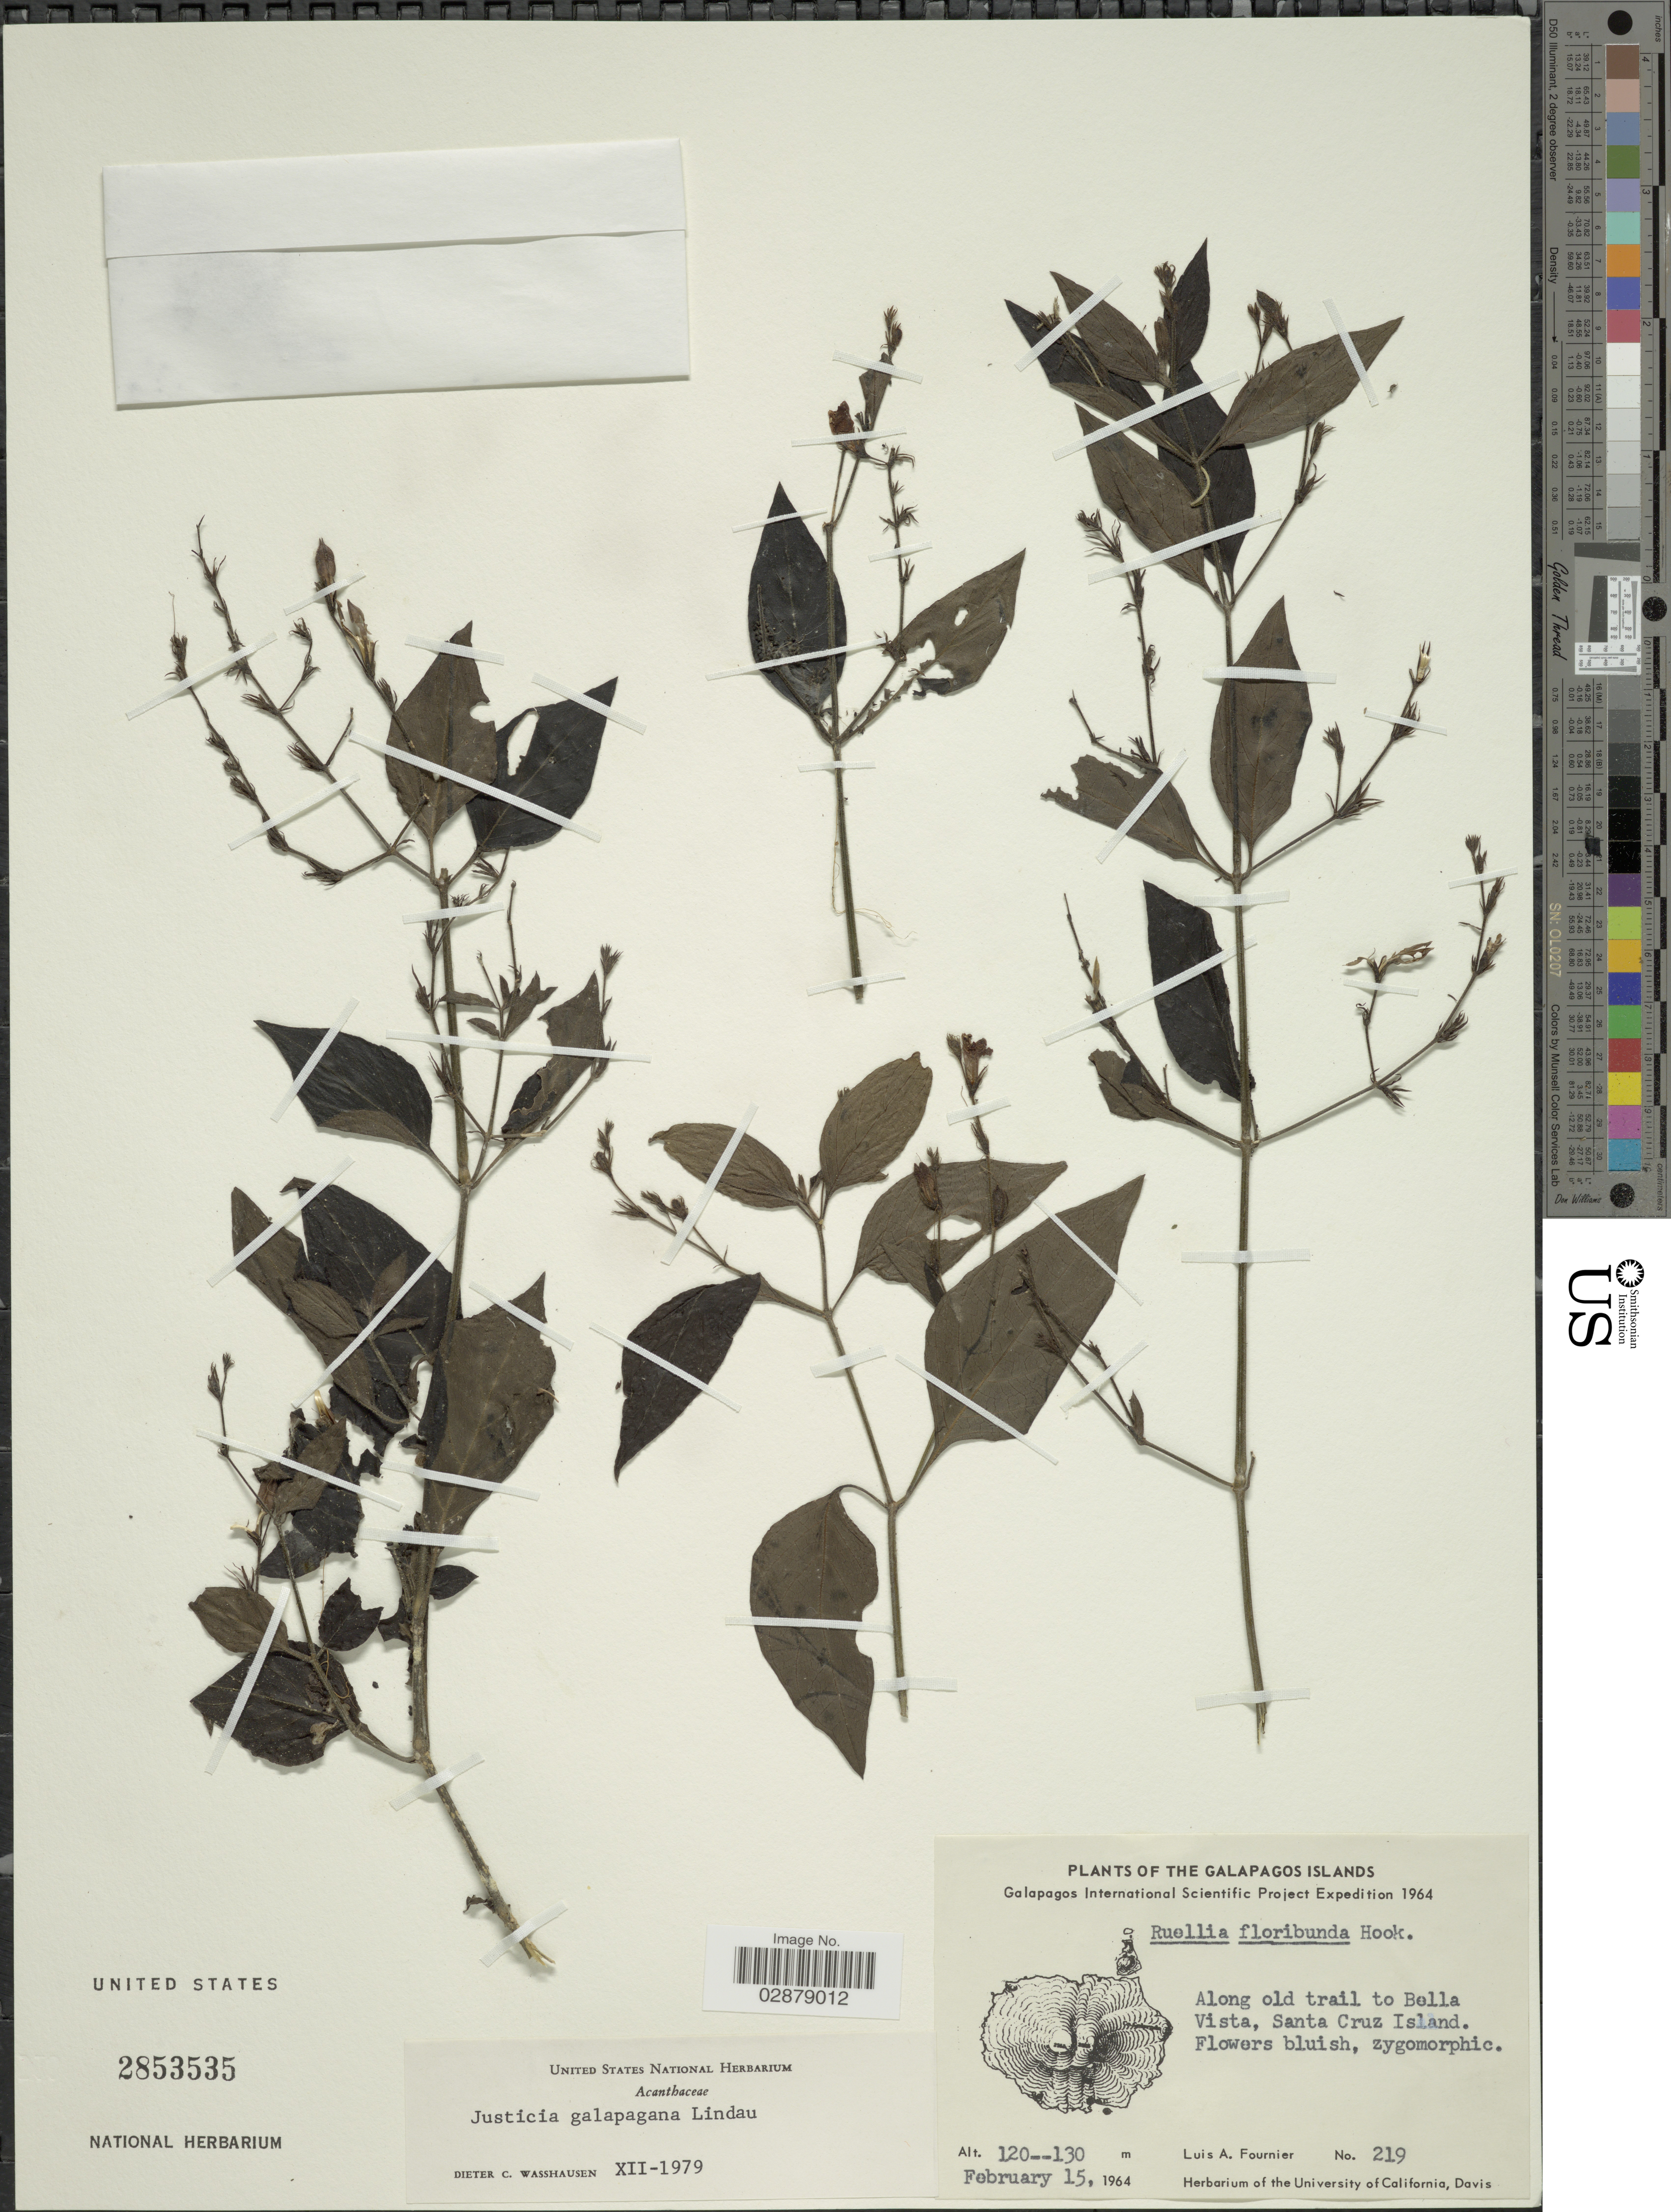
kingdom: Plantae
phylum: Tracheophyta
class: Magnoliopsida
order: Lamiales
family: Acanthaceae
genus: Justicia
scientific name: Justicia galapagana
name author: Lindau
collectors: L. A. Fournier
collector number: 219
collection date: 1964-02-15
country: Ecuador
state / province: Colón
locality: The Galapagos Islands. Along old trail to Bella Vista, Santa Cruz Island.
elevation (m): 120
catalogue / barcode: US 2853535